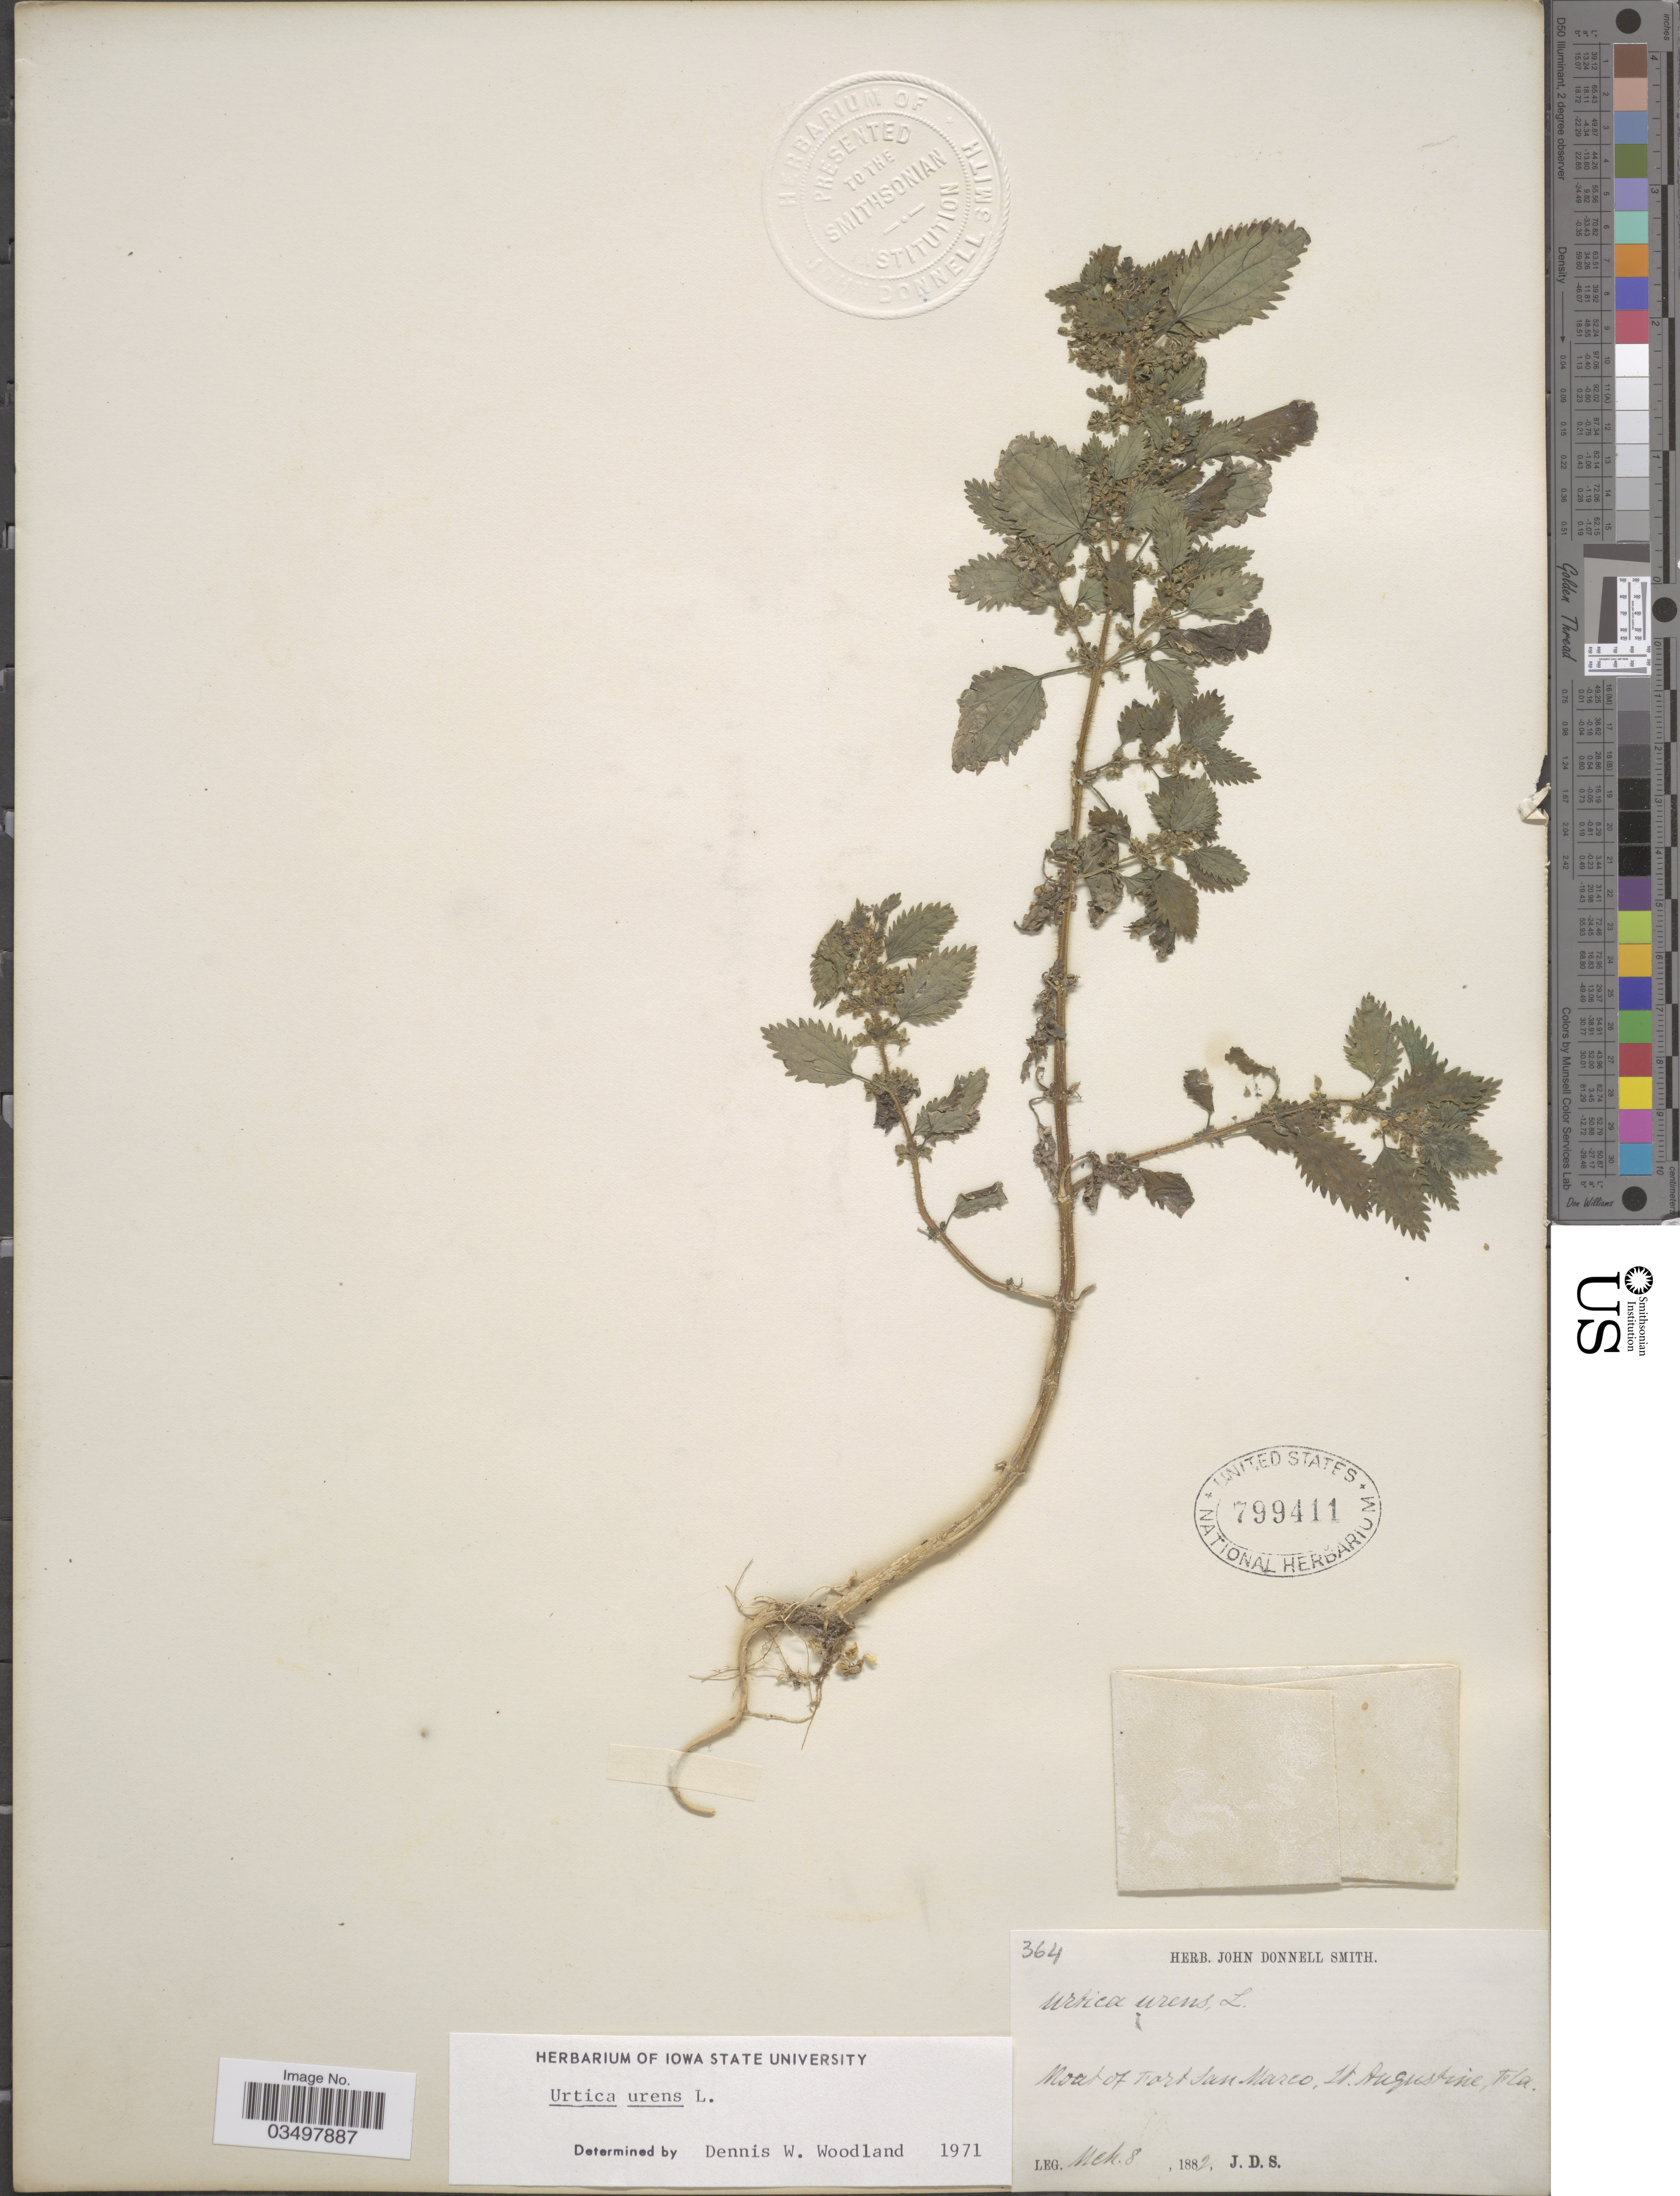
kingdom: Plantae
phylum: Tracheophyta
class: Magnoliopsida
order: Rosales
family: Urticaceae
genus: Urtica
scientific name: Urtica urens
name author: L.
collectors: J. Donnell Smith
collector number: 364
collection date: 1882-03-08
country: United States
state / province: Florida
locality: Moat of Fort San Marco, St. Augustine.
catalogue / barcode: US 799411